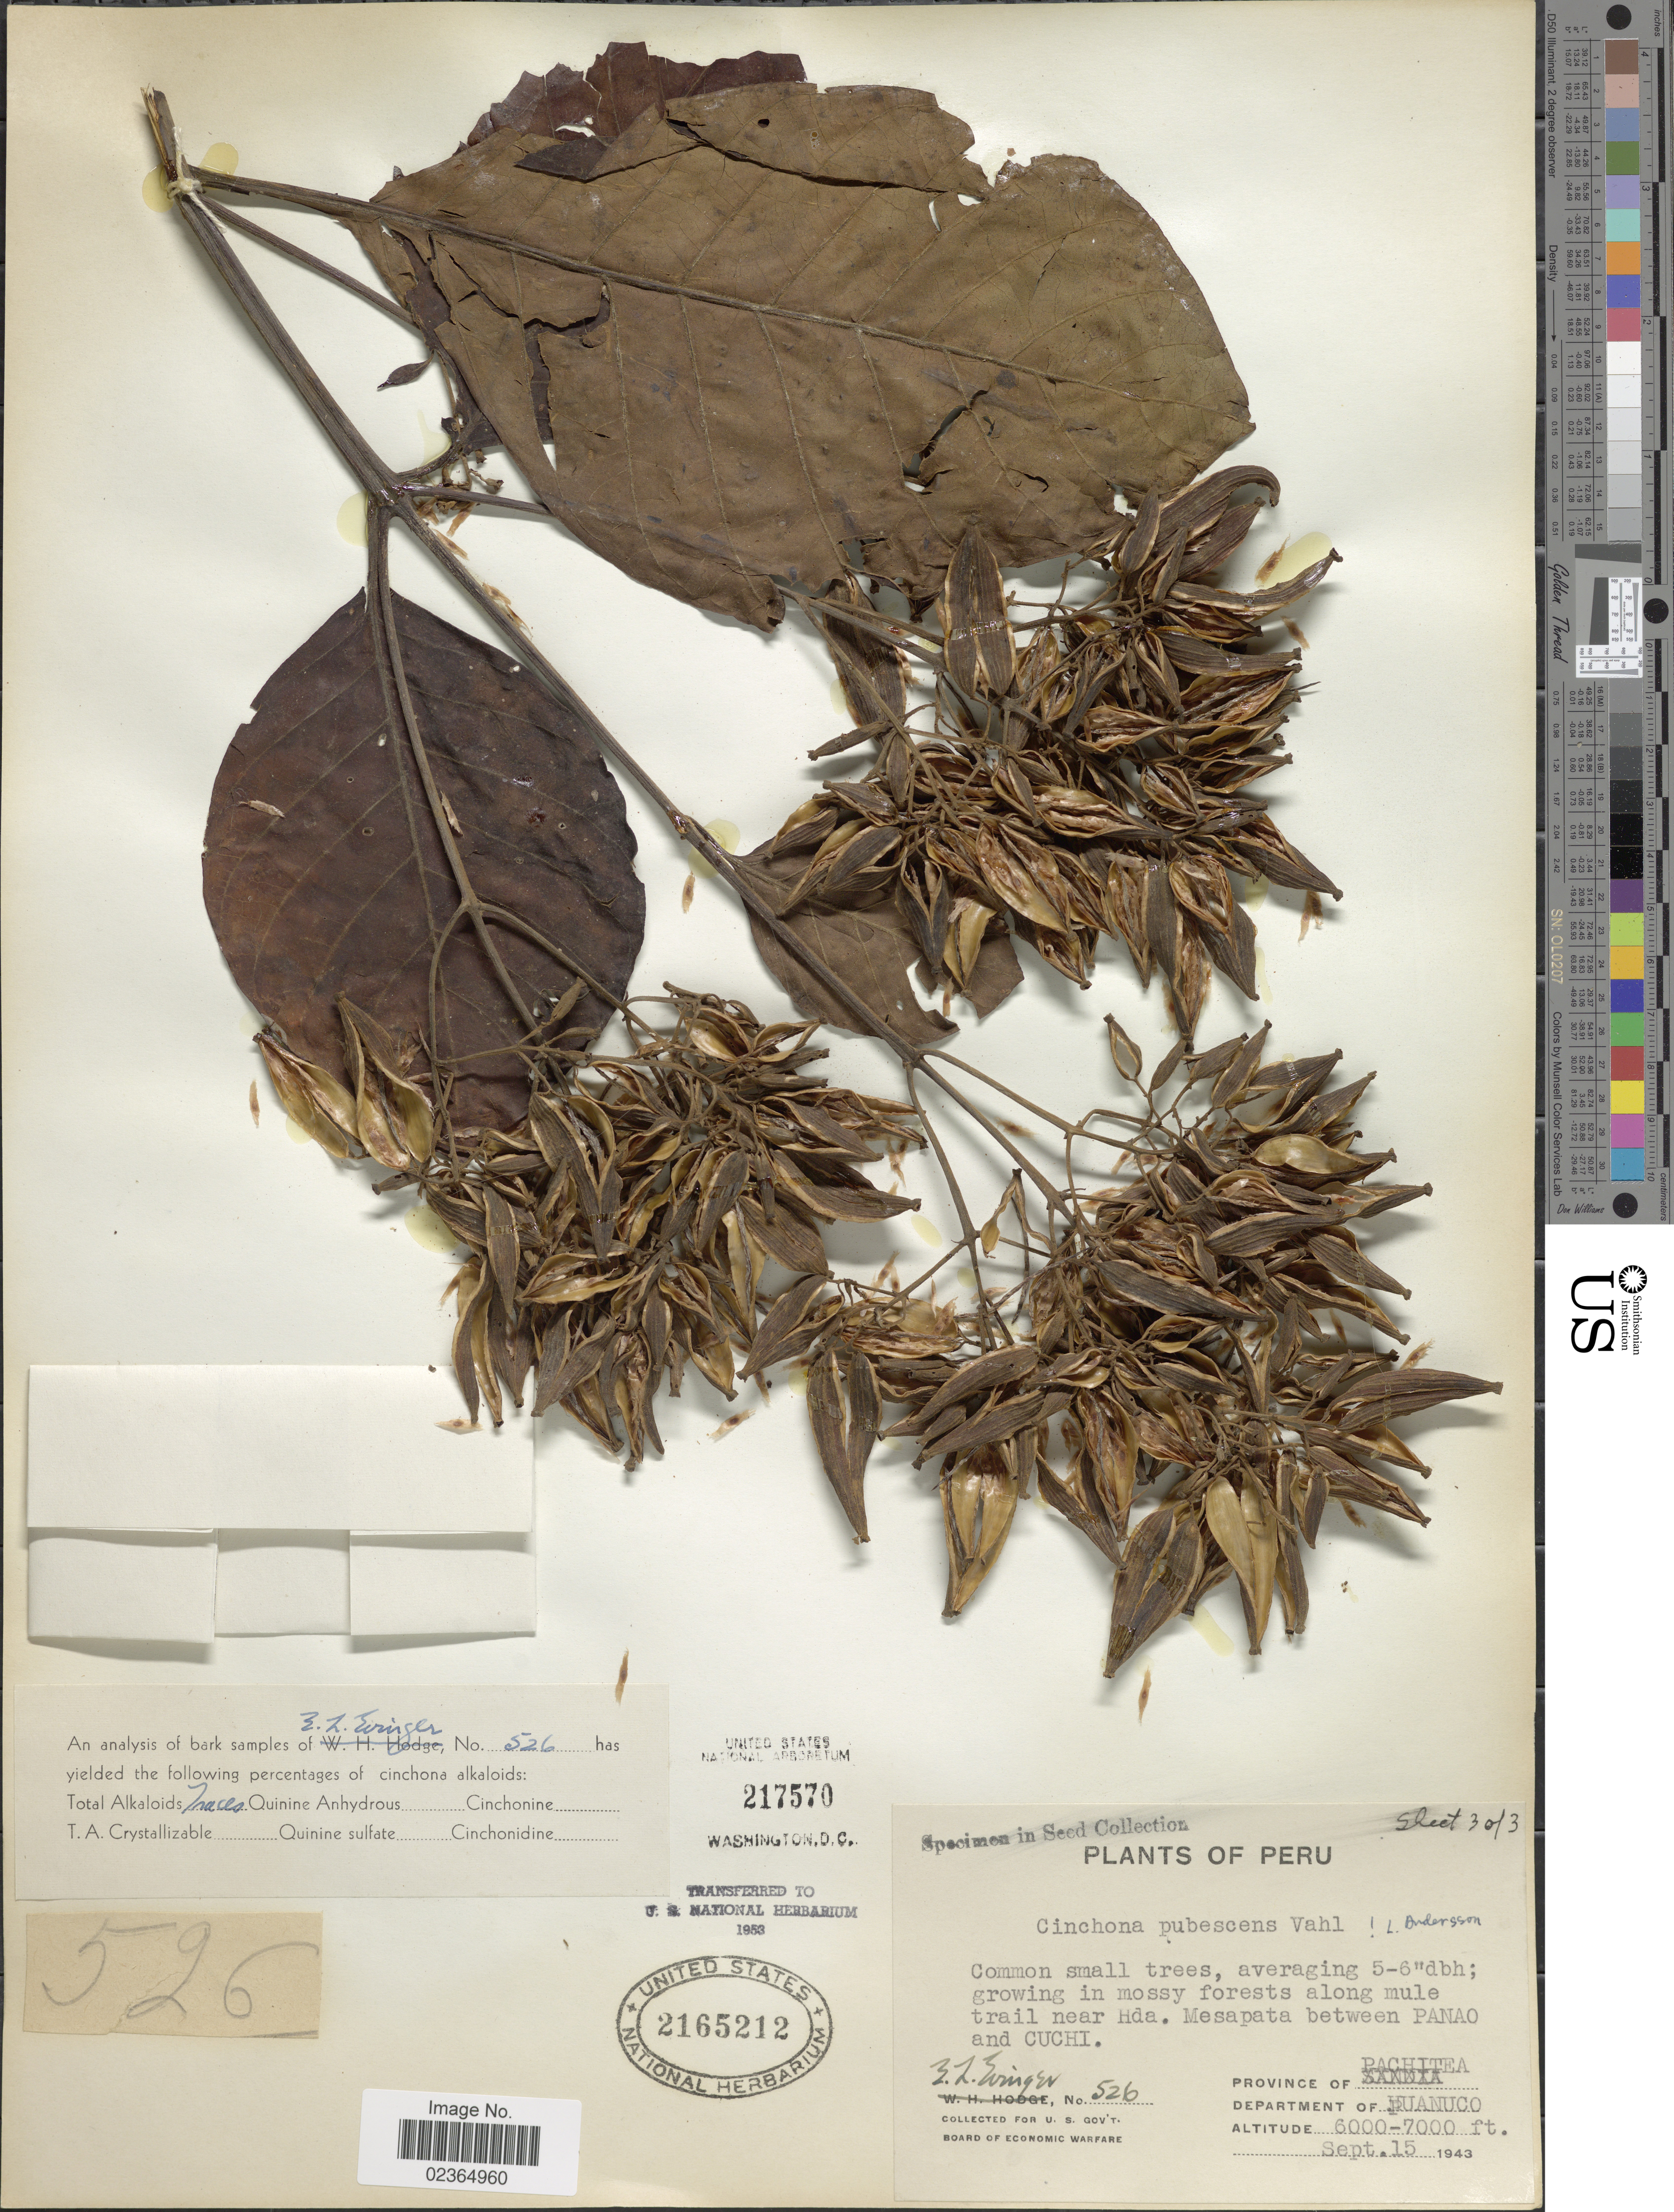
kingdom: Plantae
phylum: Tracheophyta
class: Magnoliopsida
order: Gentianales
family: Rubiaceae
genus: Cinchona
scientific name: Cinchona pubescens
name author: Vahl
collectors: E. Evinger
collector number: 526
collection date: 1943-09-15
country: Peru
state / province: Huánuco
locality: Along mule trail near Hda. Mesapata between Panao and Cuchi. Province of Pachitea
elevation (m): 1829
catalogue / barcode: US 2165212